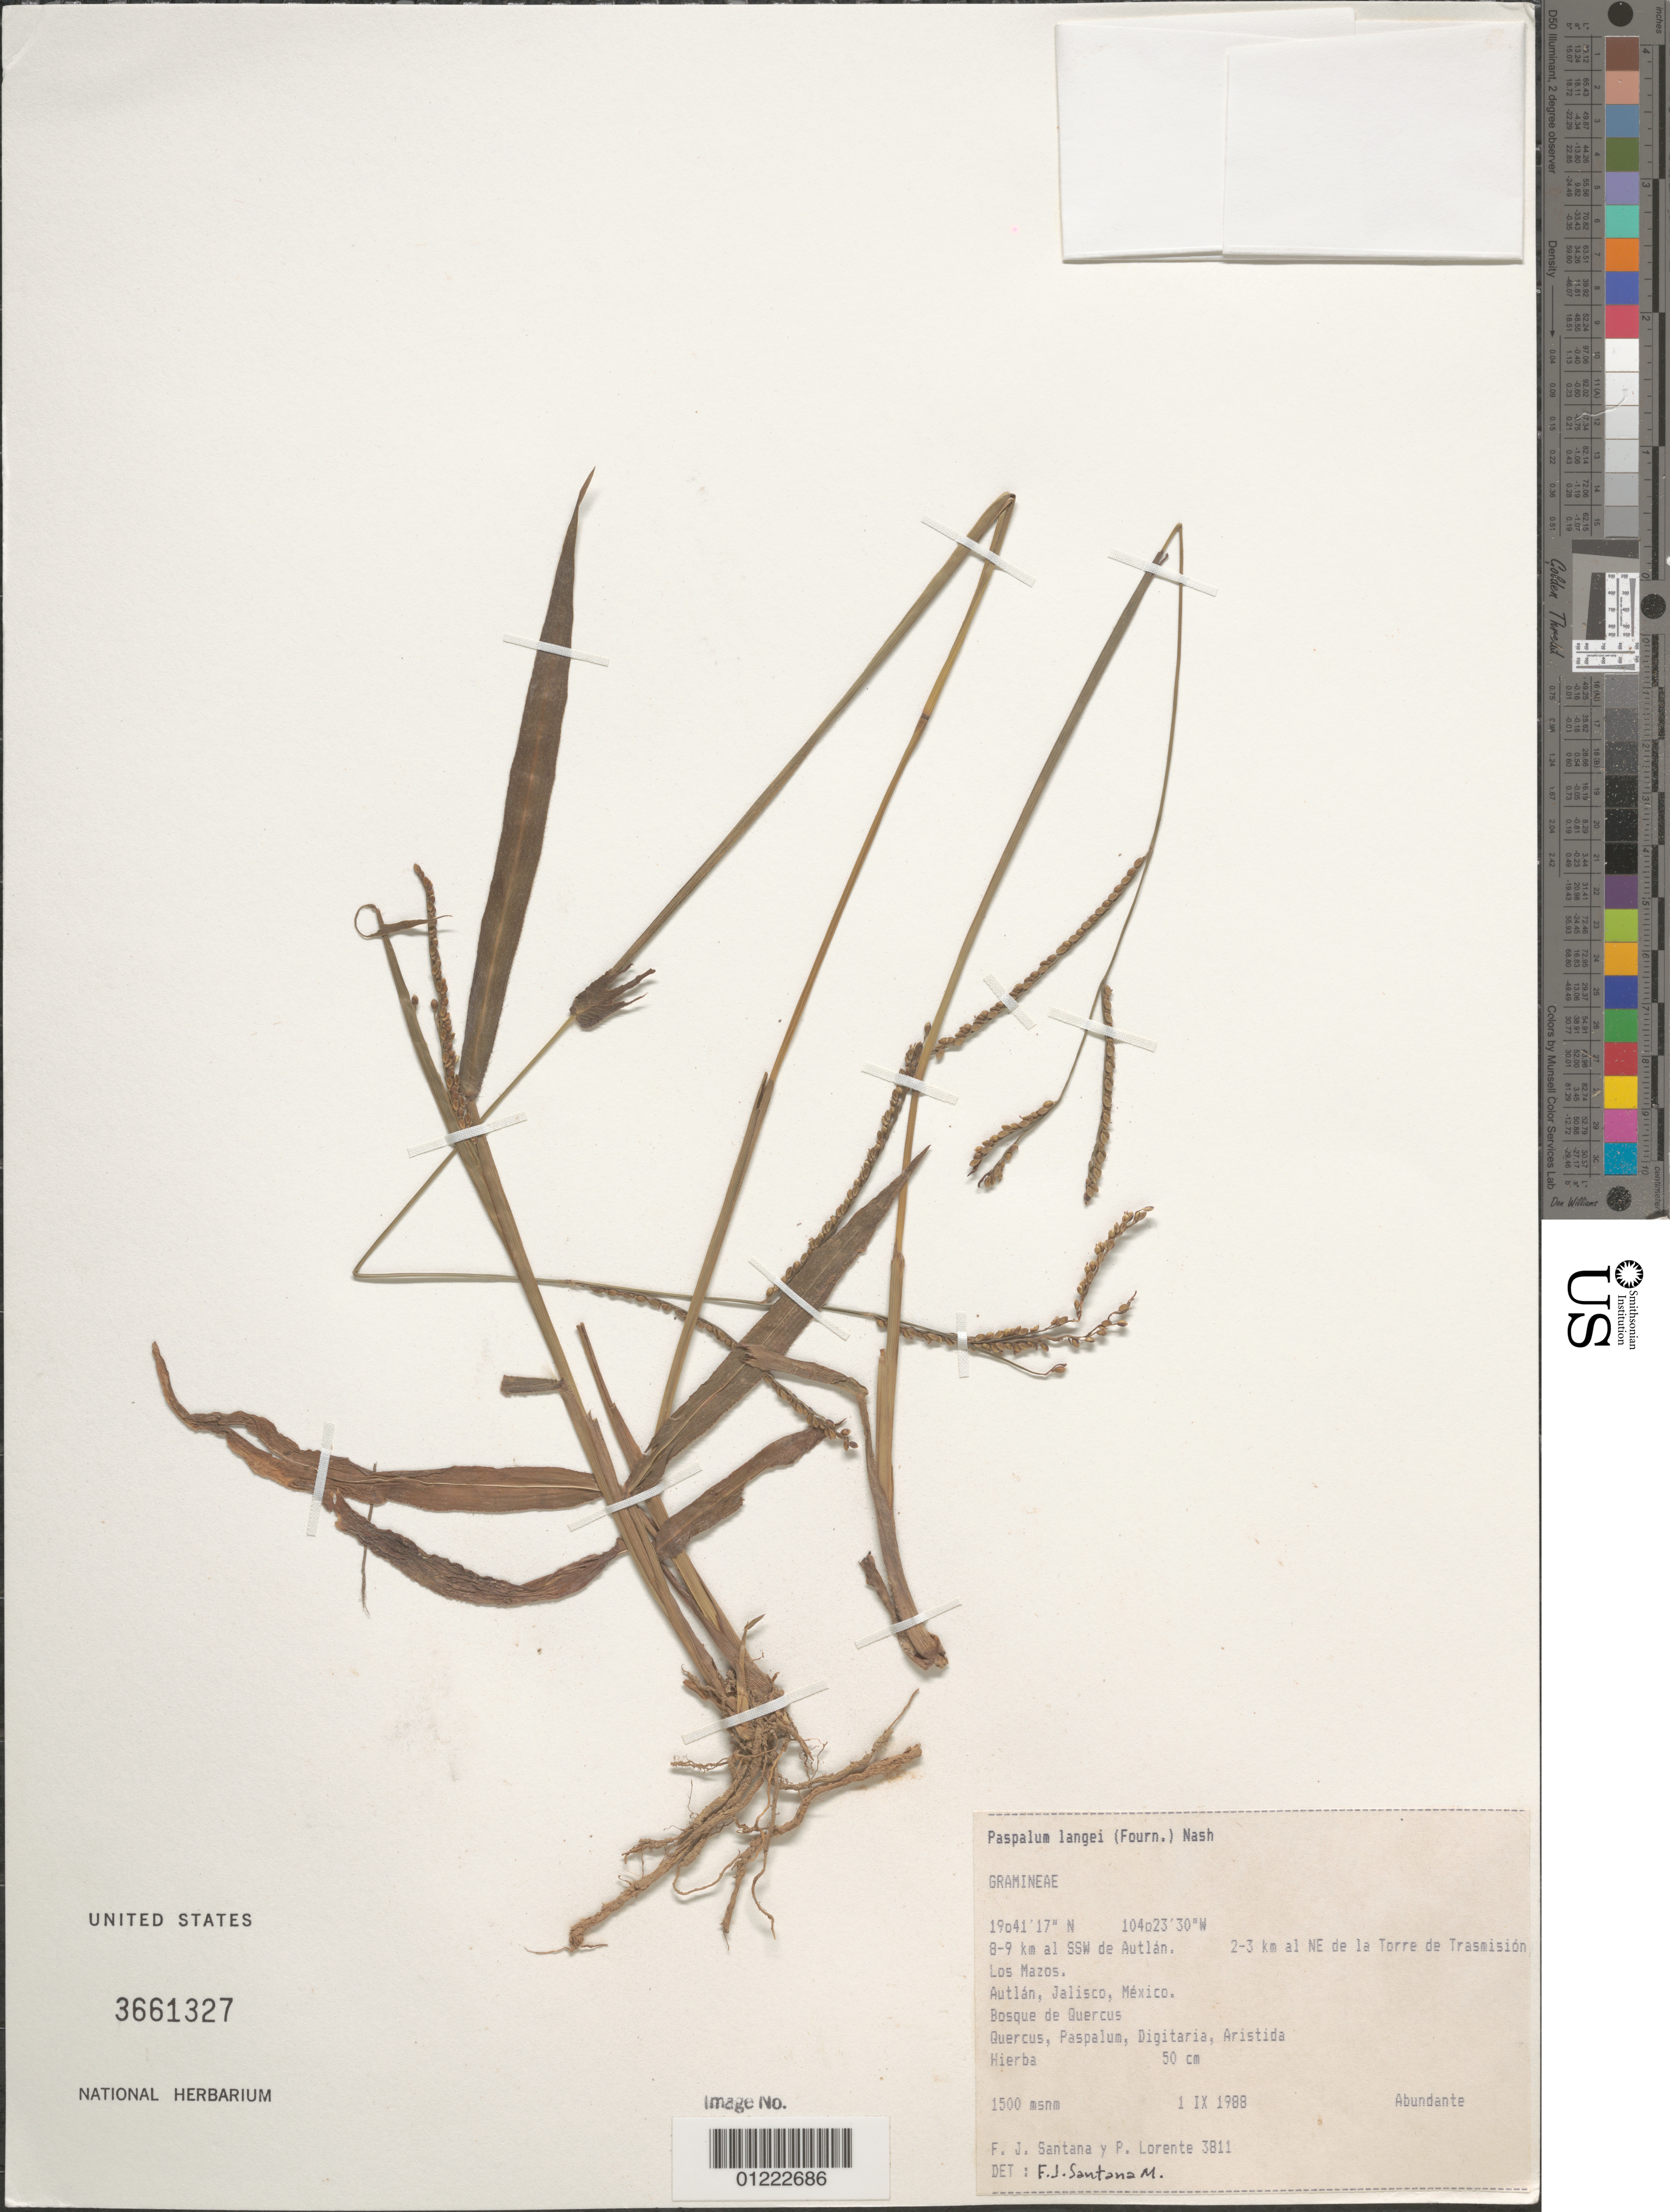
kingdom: Plantae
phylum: Tracheophyta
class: Liliopsida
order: Poales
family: Poaceae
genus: Paspalum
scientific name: Paspalum langei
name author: (E. Fourn.) Nash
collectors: F. J. Santana M. & P. Lorente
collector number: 3311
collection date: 1988-09-01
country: Mexico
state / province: Jalisco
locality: National Herbarium 8-9 km al SSW de Autlan. 2-3 km al NE de la Torre de Trasmision.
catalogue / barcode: US 3661327